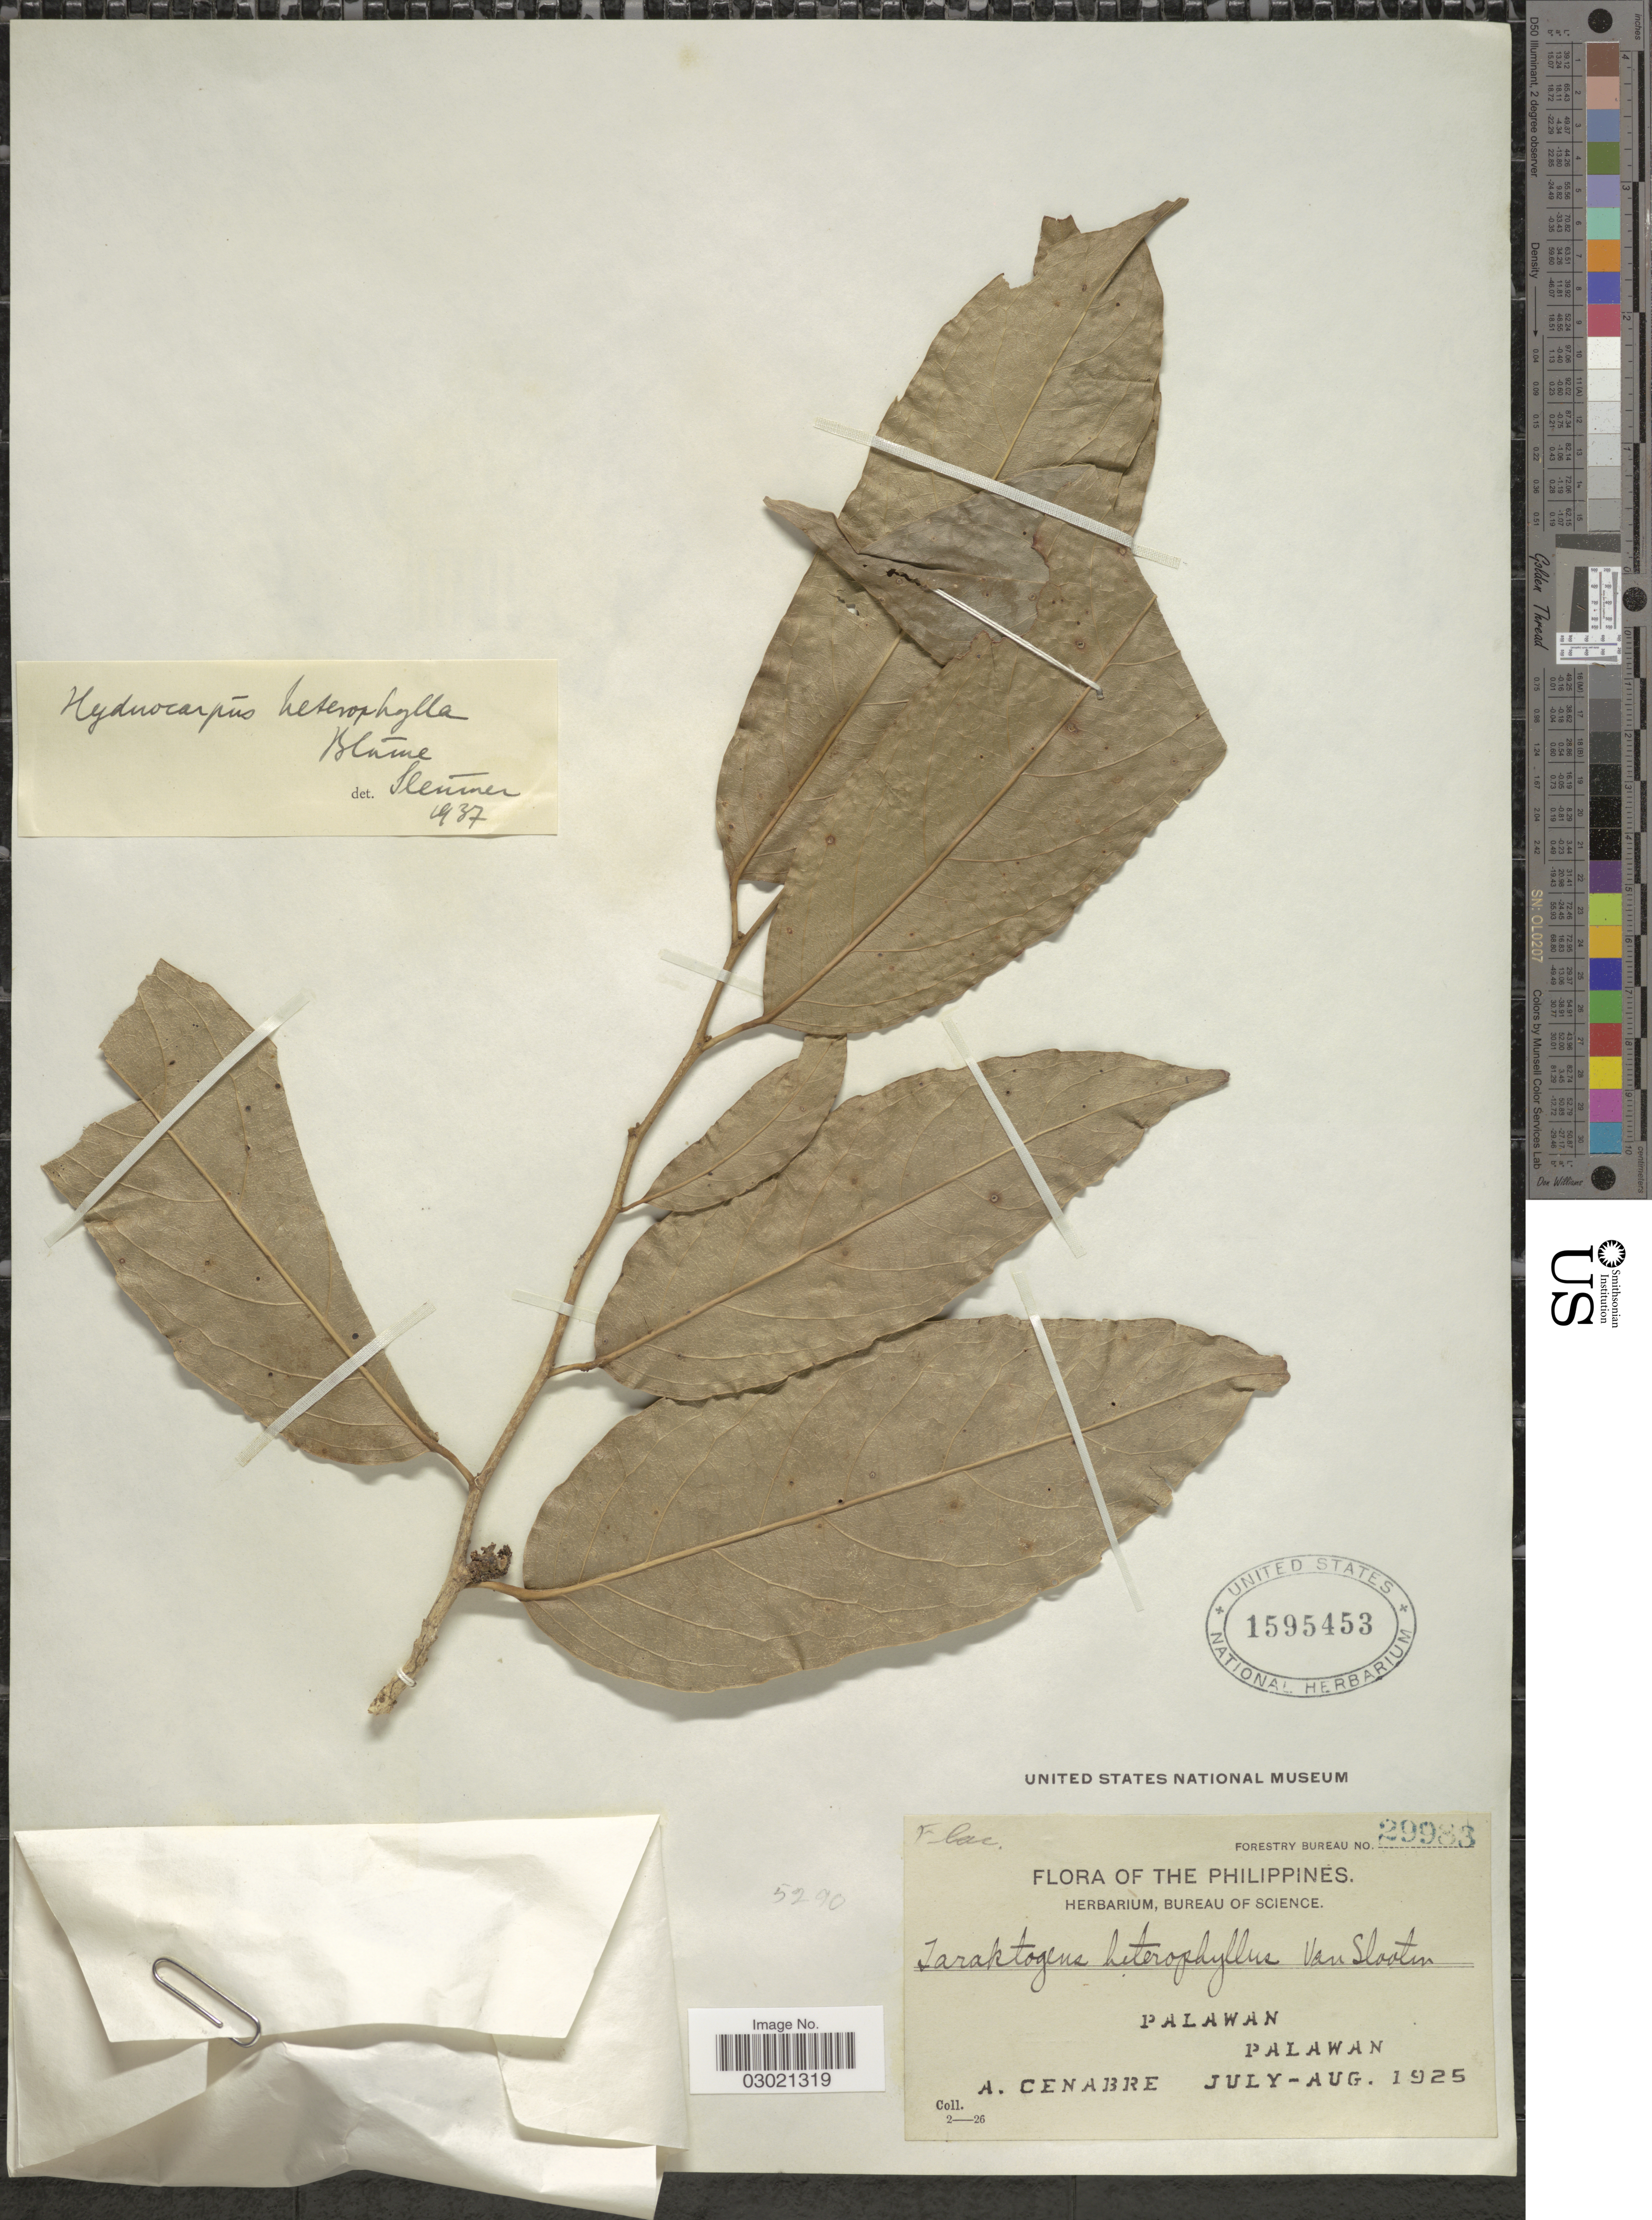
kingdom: Plantae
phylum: Tracheophyta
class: Magnoliopsida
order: Malpighiales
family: Achariaceae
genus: Hydnocarpus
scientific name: Hydnocarpus heterophyllus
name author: Blume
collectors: A. Cenabre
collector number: Forestry Bureau 29983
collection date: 1925-07/1925-08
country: Philippines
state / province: Mimaropa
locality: Palawan, Palawan.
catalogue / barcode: US 1595453